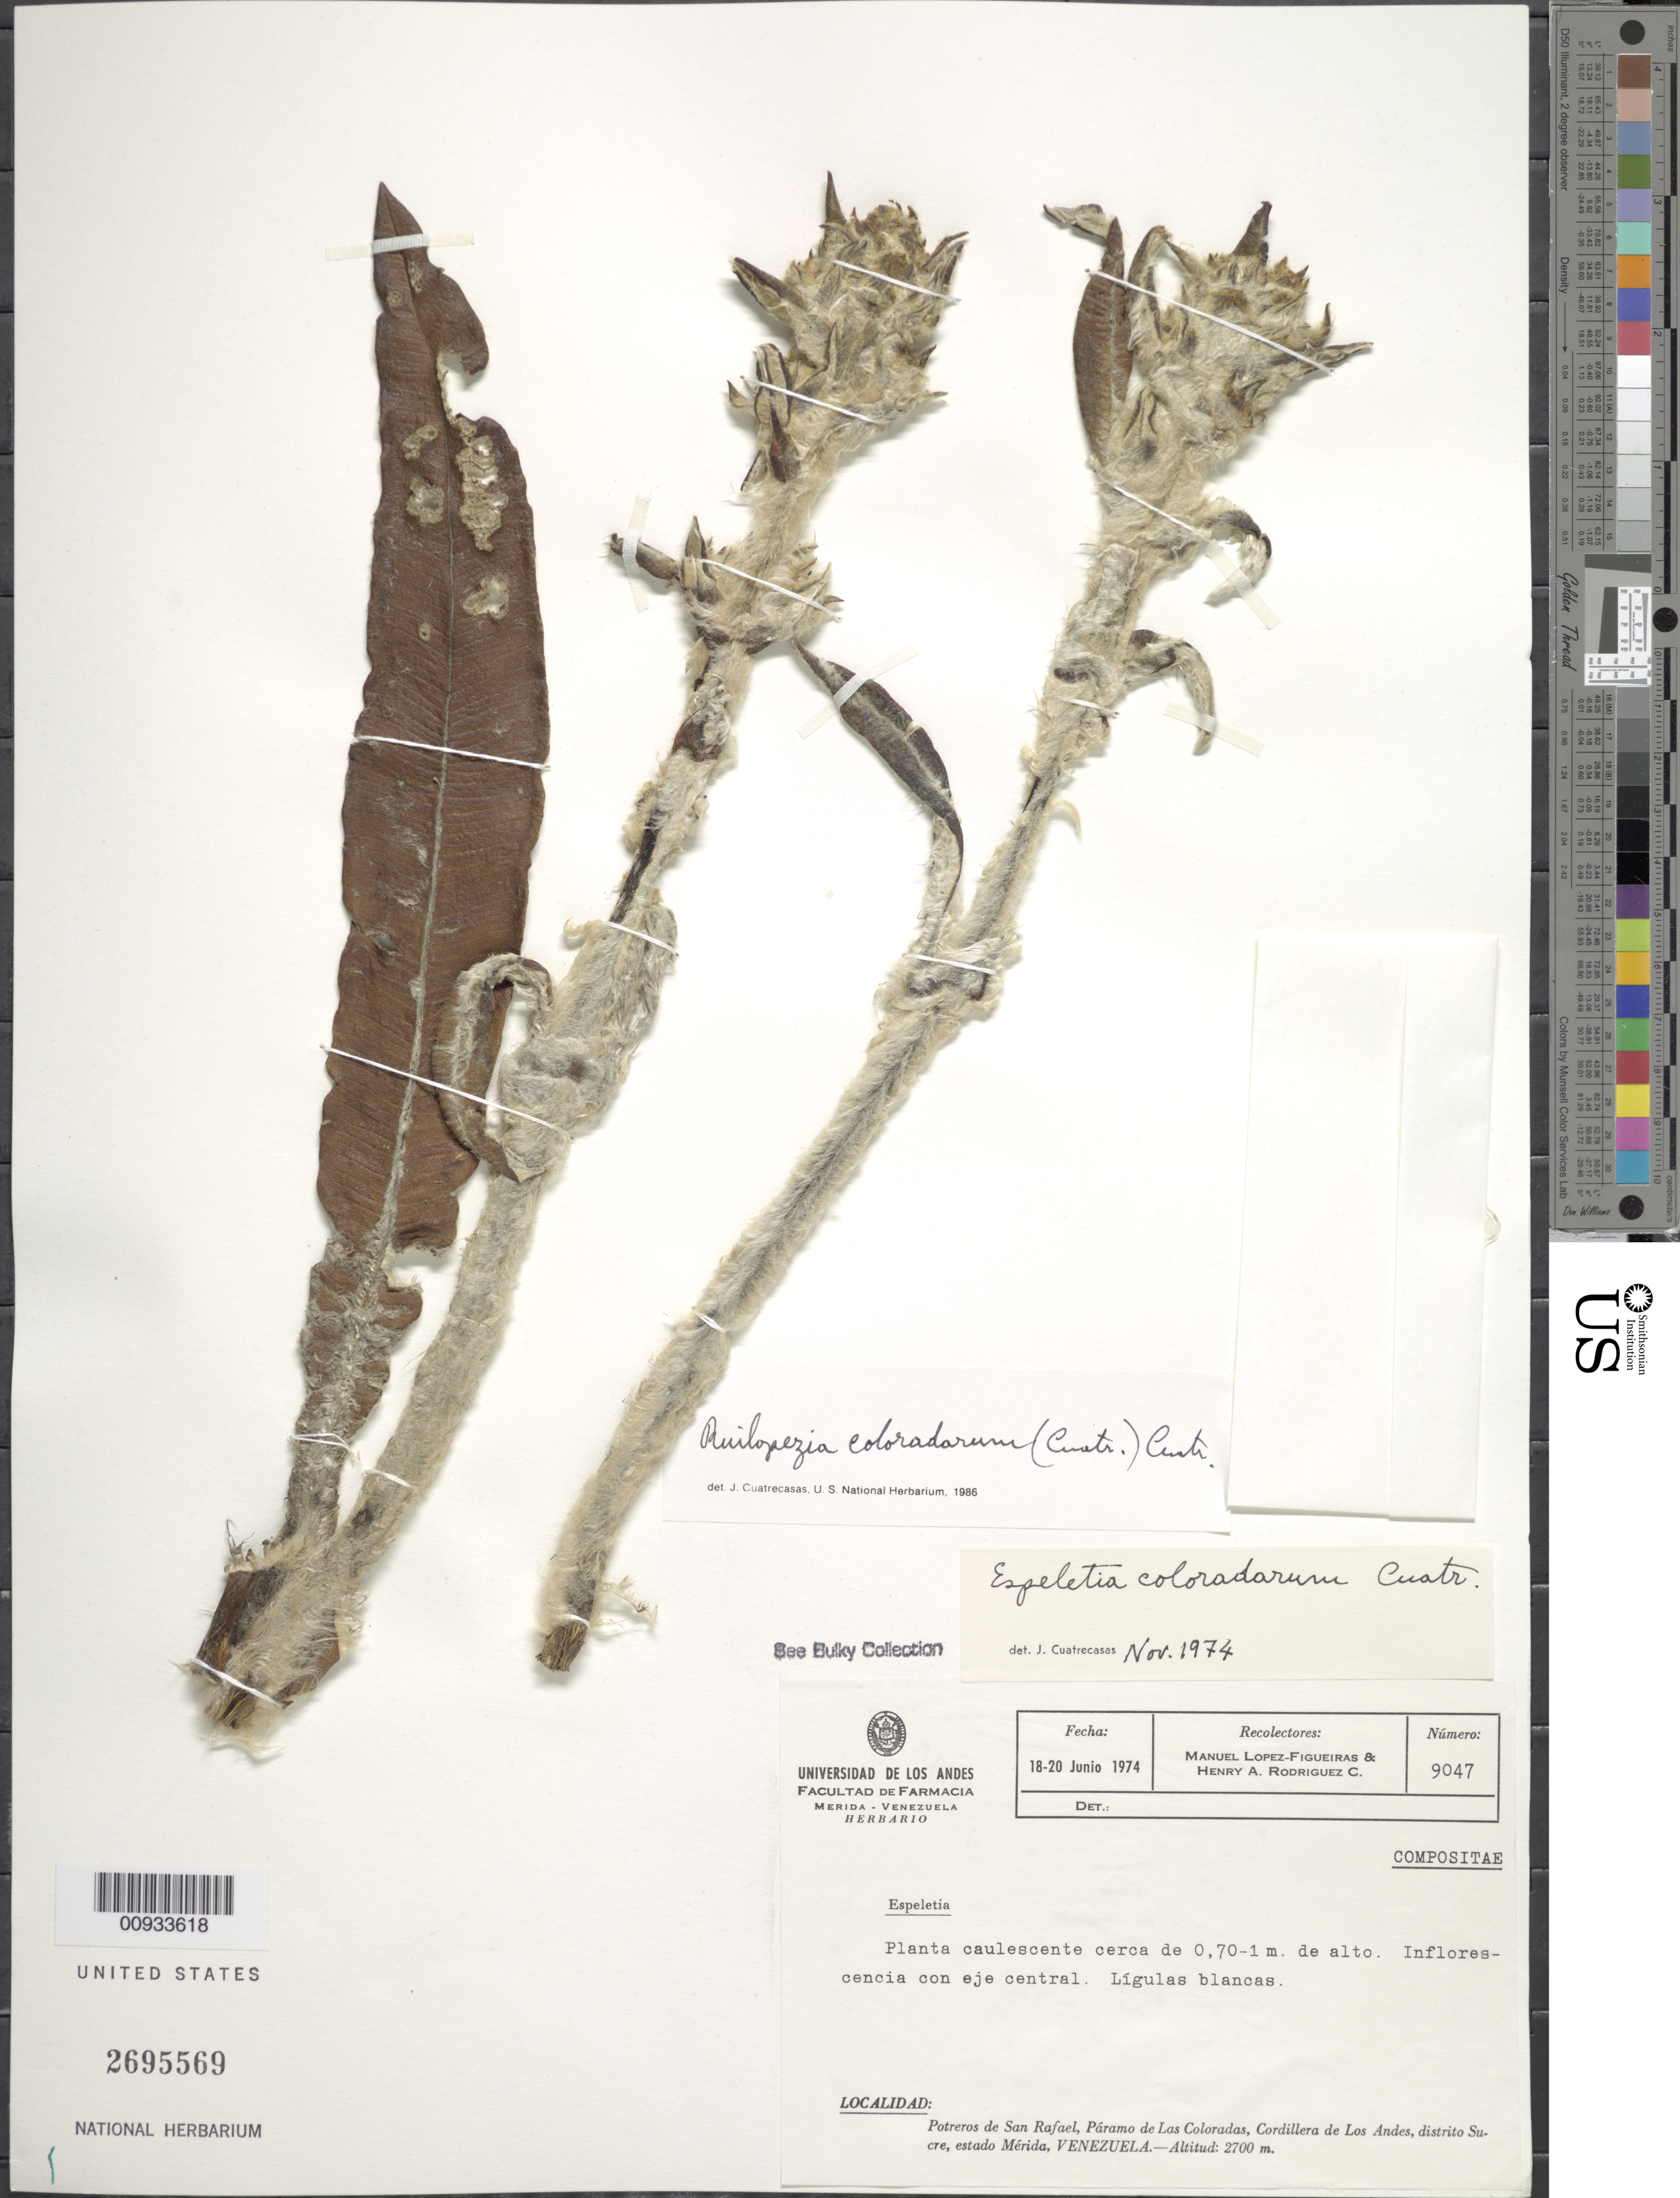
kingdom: Plantae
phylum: Tracheophyta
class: Magnoliopsida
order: Asterales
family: Asteraceae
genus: Ruilopezia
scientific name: Ruilopezia coloradarum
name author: (Cuatrec.) Cuatrec.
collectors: M. López Figueiras & H. Rodriguez-Carrasquero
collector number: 9047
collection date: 1974-06-18/1974-06-20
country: Venezuela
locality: Potreros de San San Rafael, Paramo de Las Coloradas, Cordillera de Los Andes, Distrito Sucre, Estado Merida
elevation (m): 2700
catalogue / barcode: US 2695569